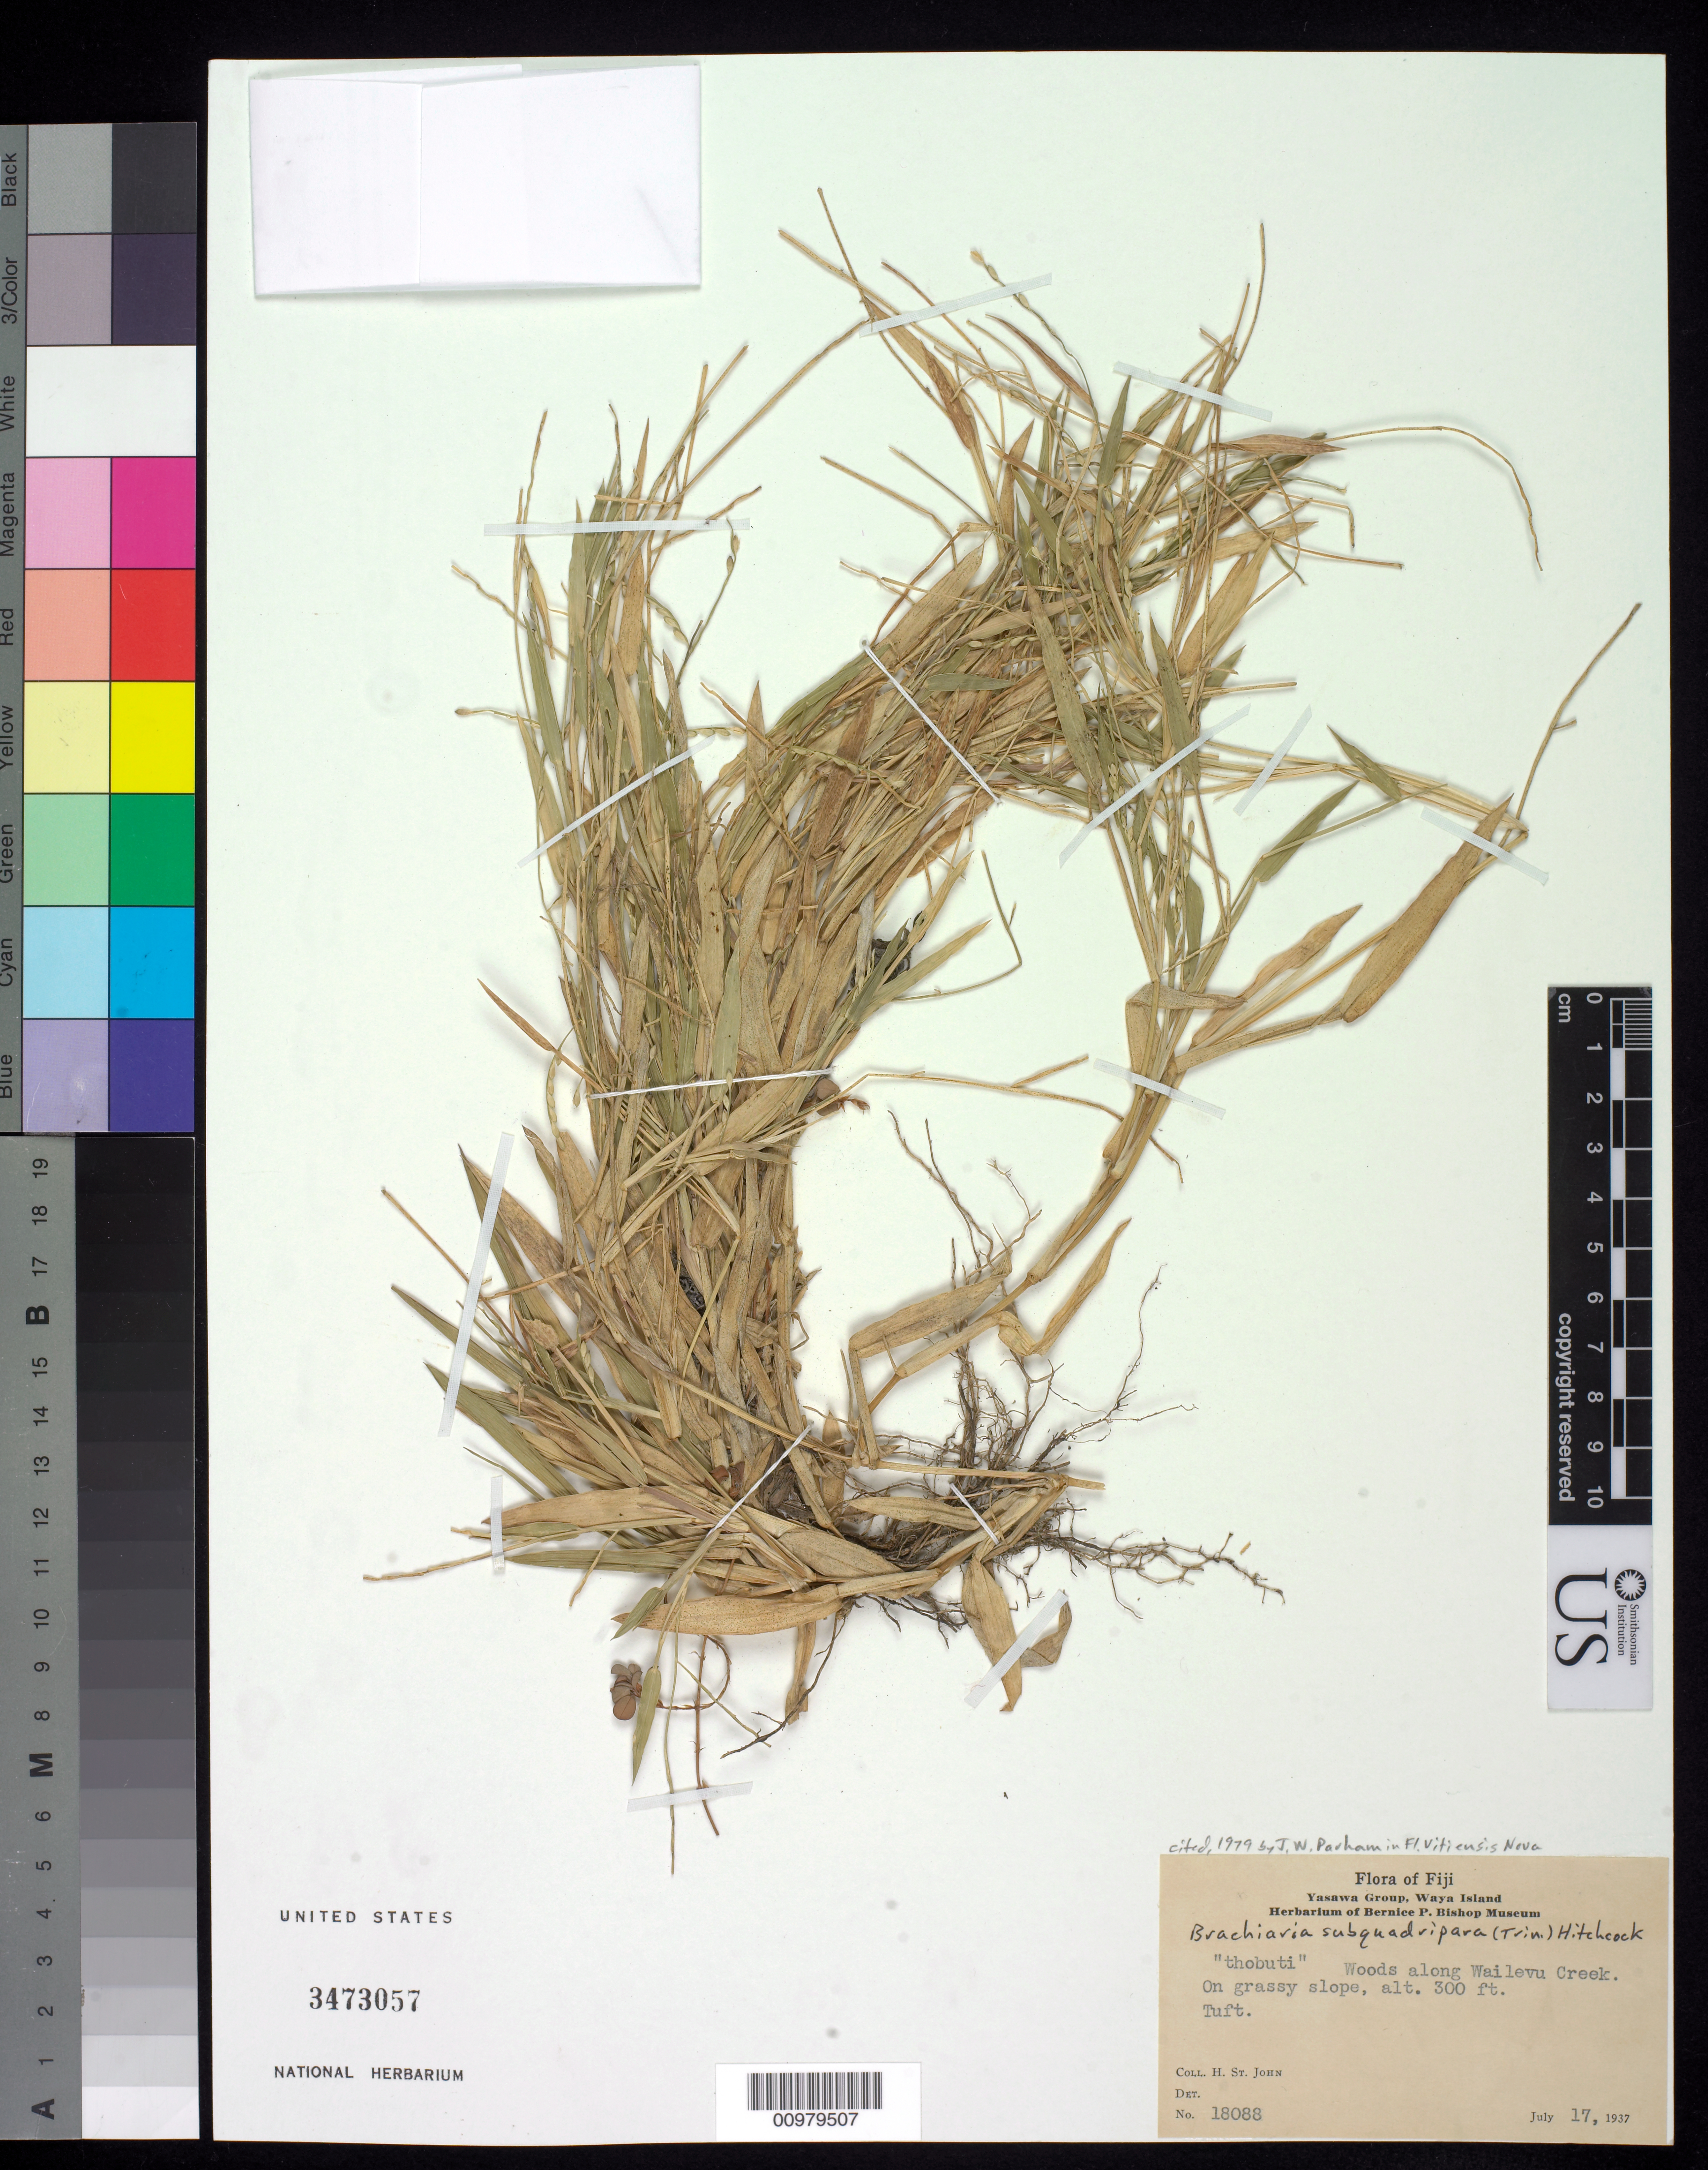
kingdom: Plantae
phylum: Tracheophyta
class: Liliopsida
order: Poales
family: Poaceae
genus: Brachiaria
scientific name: Brachiaria subquadripara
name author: (Trin.) Hitchc.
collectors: H. St. John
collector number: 18088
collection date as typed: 17 Jul 1937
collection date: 1937-07-17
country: Fiji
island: Waya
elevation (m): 91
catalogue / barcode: US 3473057